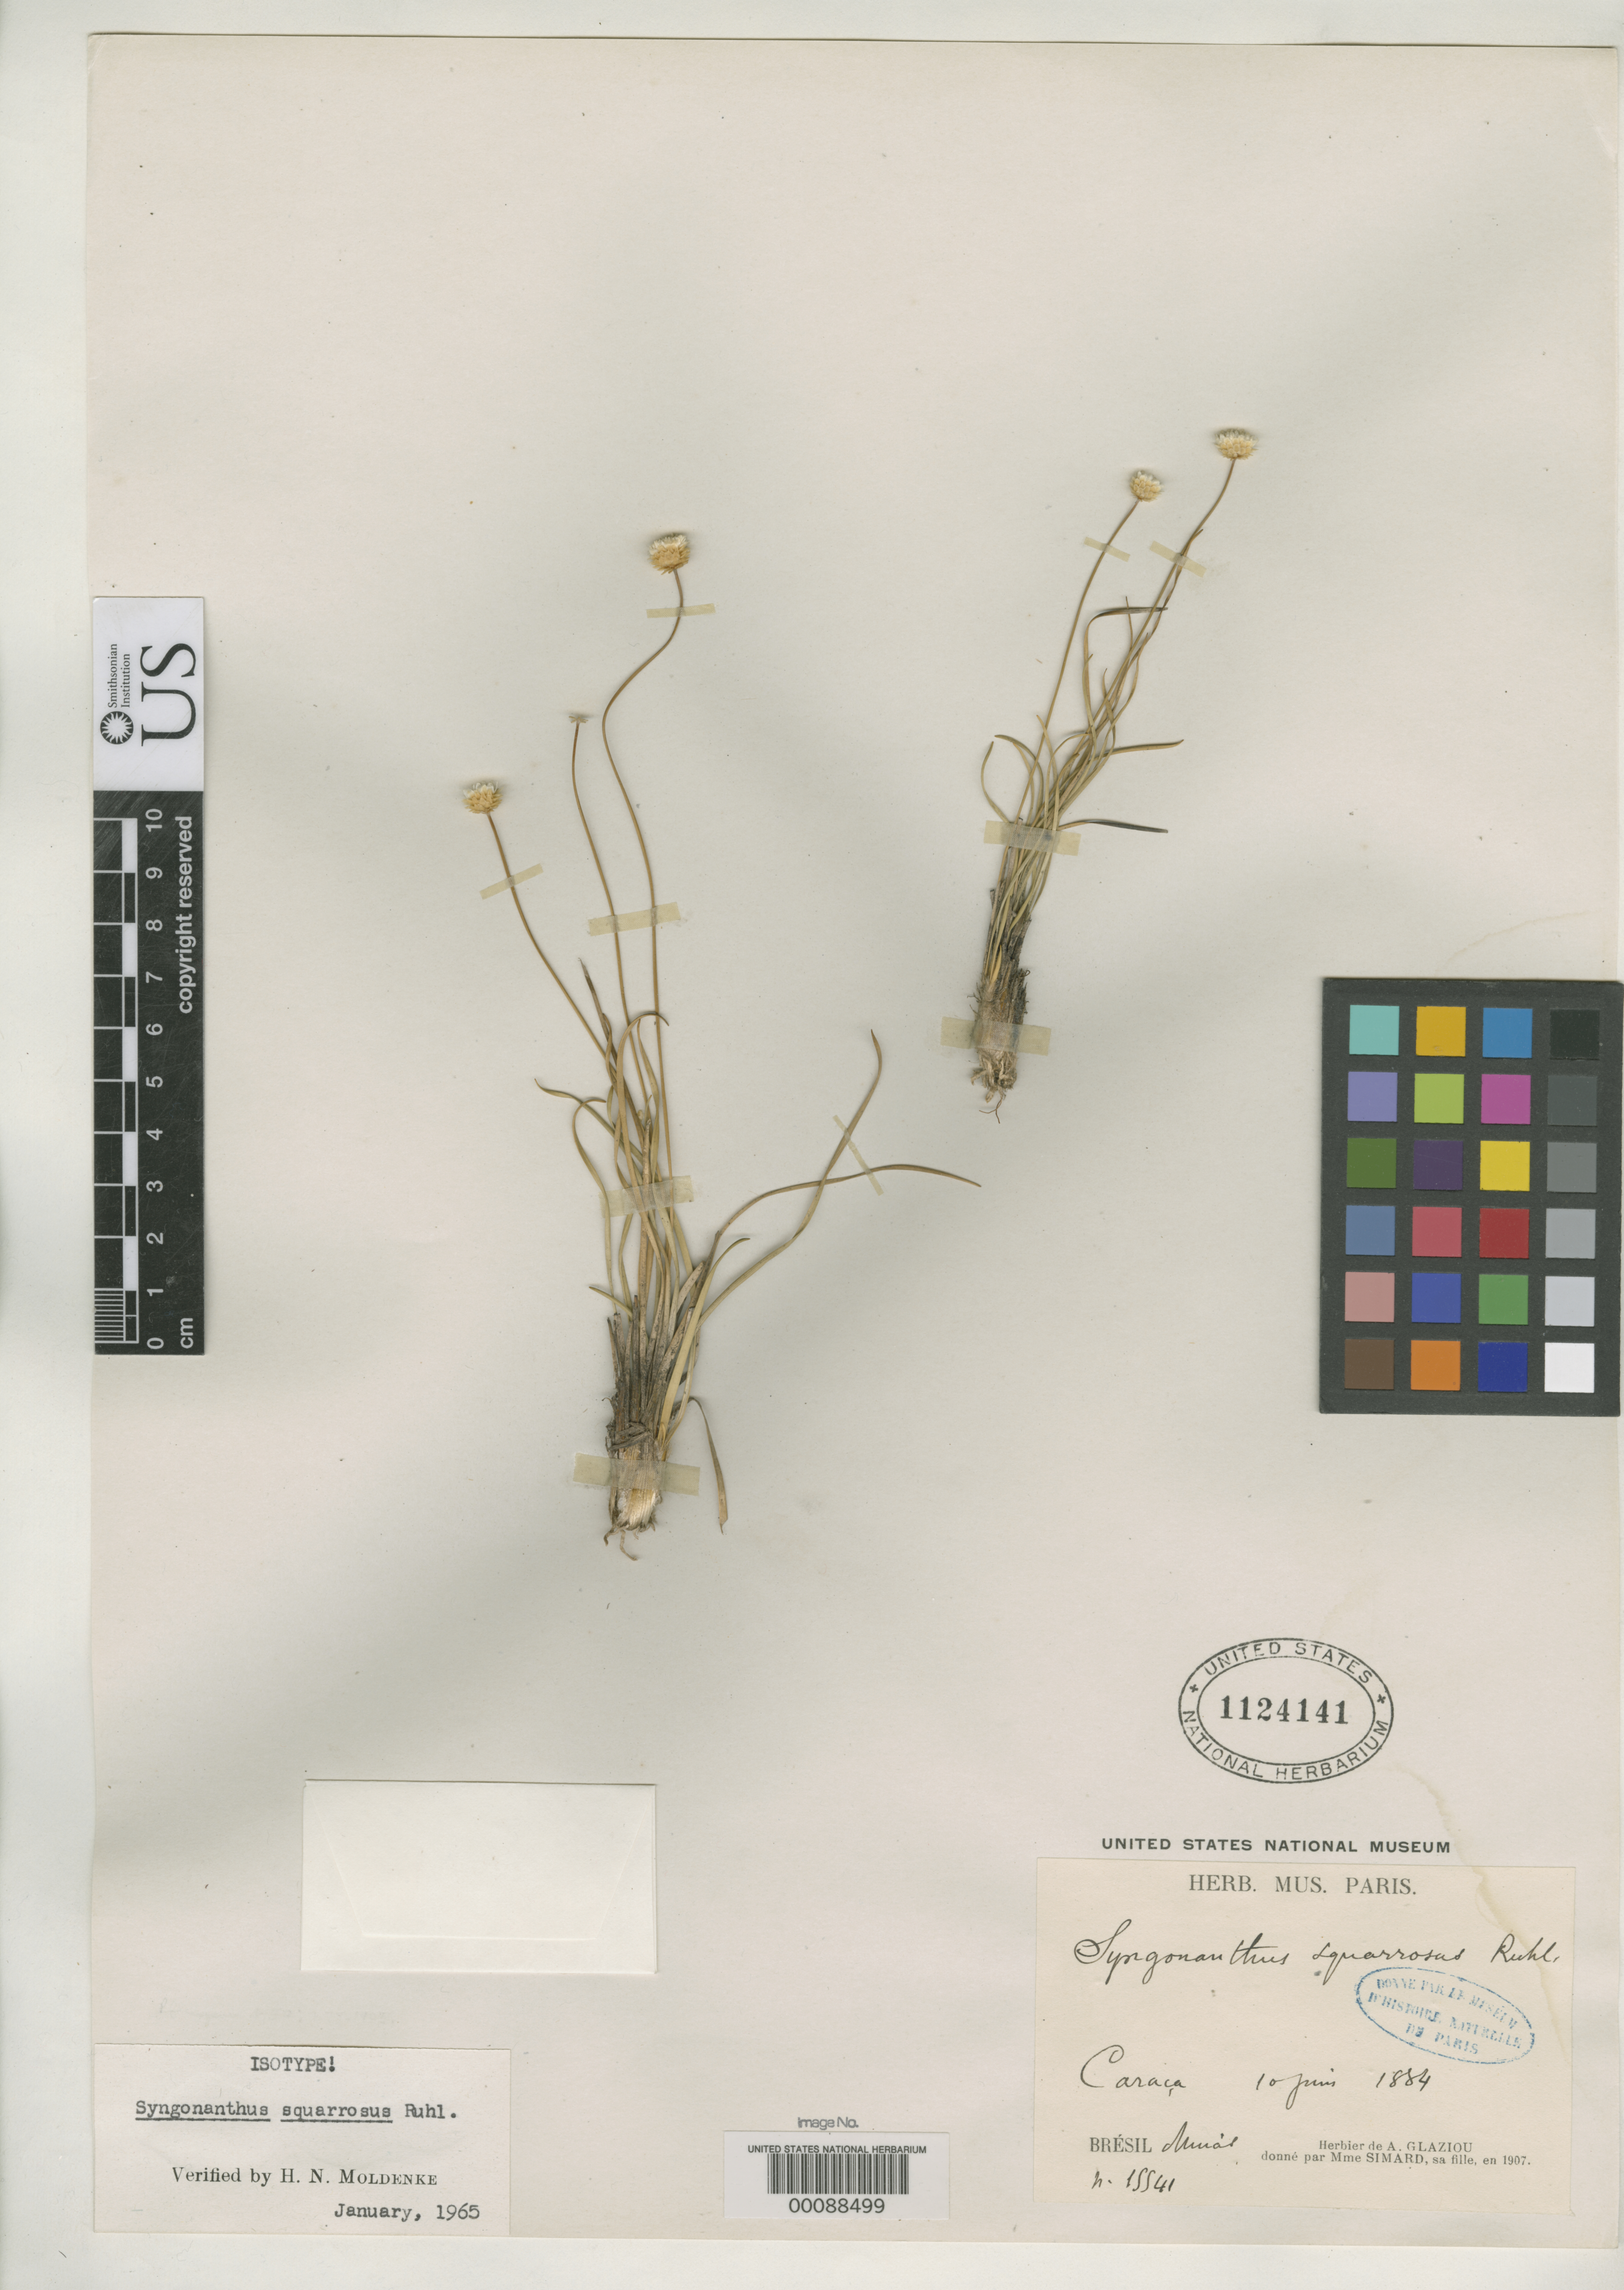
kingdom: Plantae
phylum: Tracheophyta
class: Liliopsida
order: Poales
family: Eriocaulaceae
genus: Syngonanthus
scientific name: Syngonanthus squarrosus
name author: Ruhland in Engl.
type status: Isotype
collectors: A. F. M. Glaziou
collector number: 15541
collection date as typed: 10 Jun 1884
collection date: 1884-06-10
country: Brazil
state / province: Minas Gerais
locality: Caraca.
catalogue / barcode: US 1124141